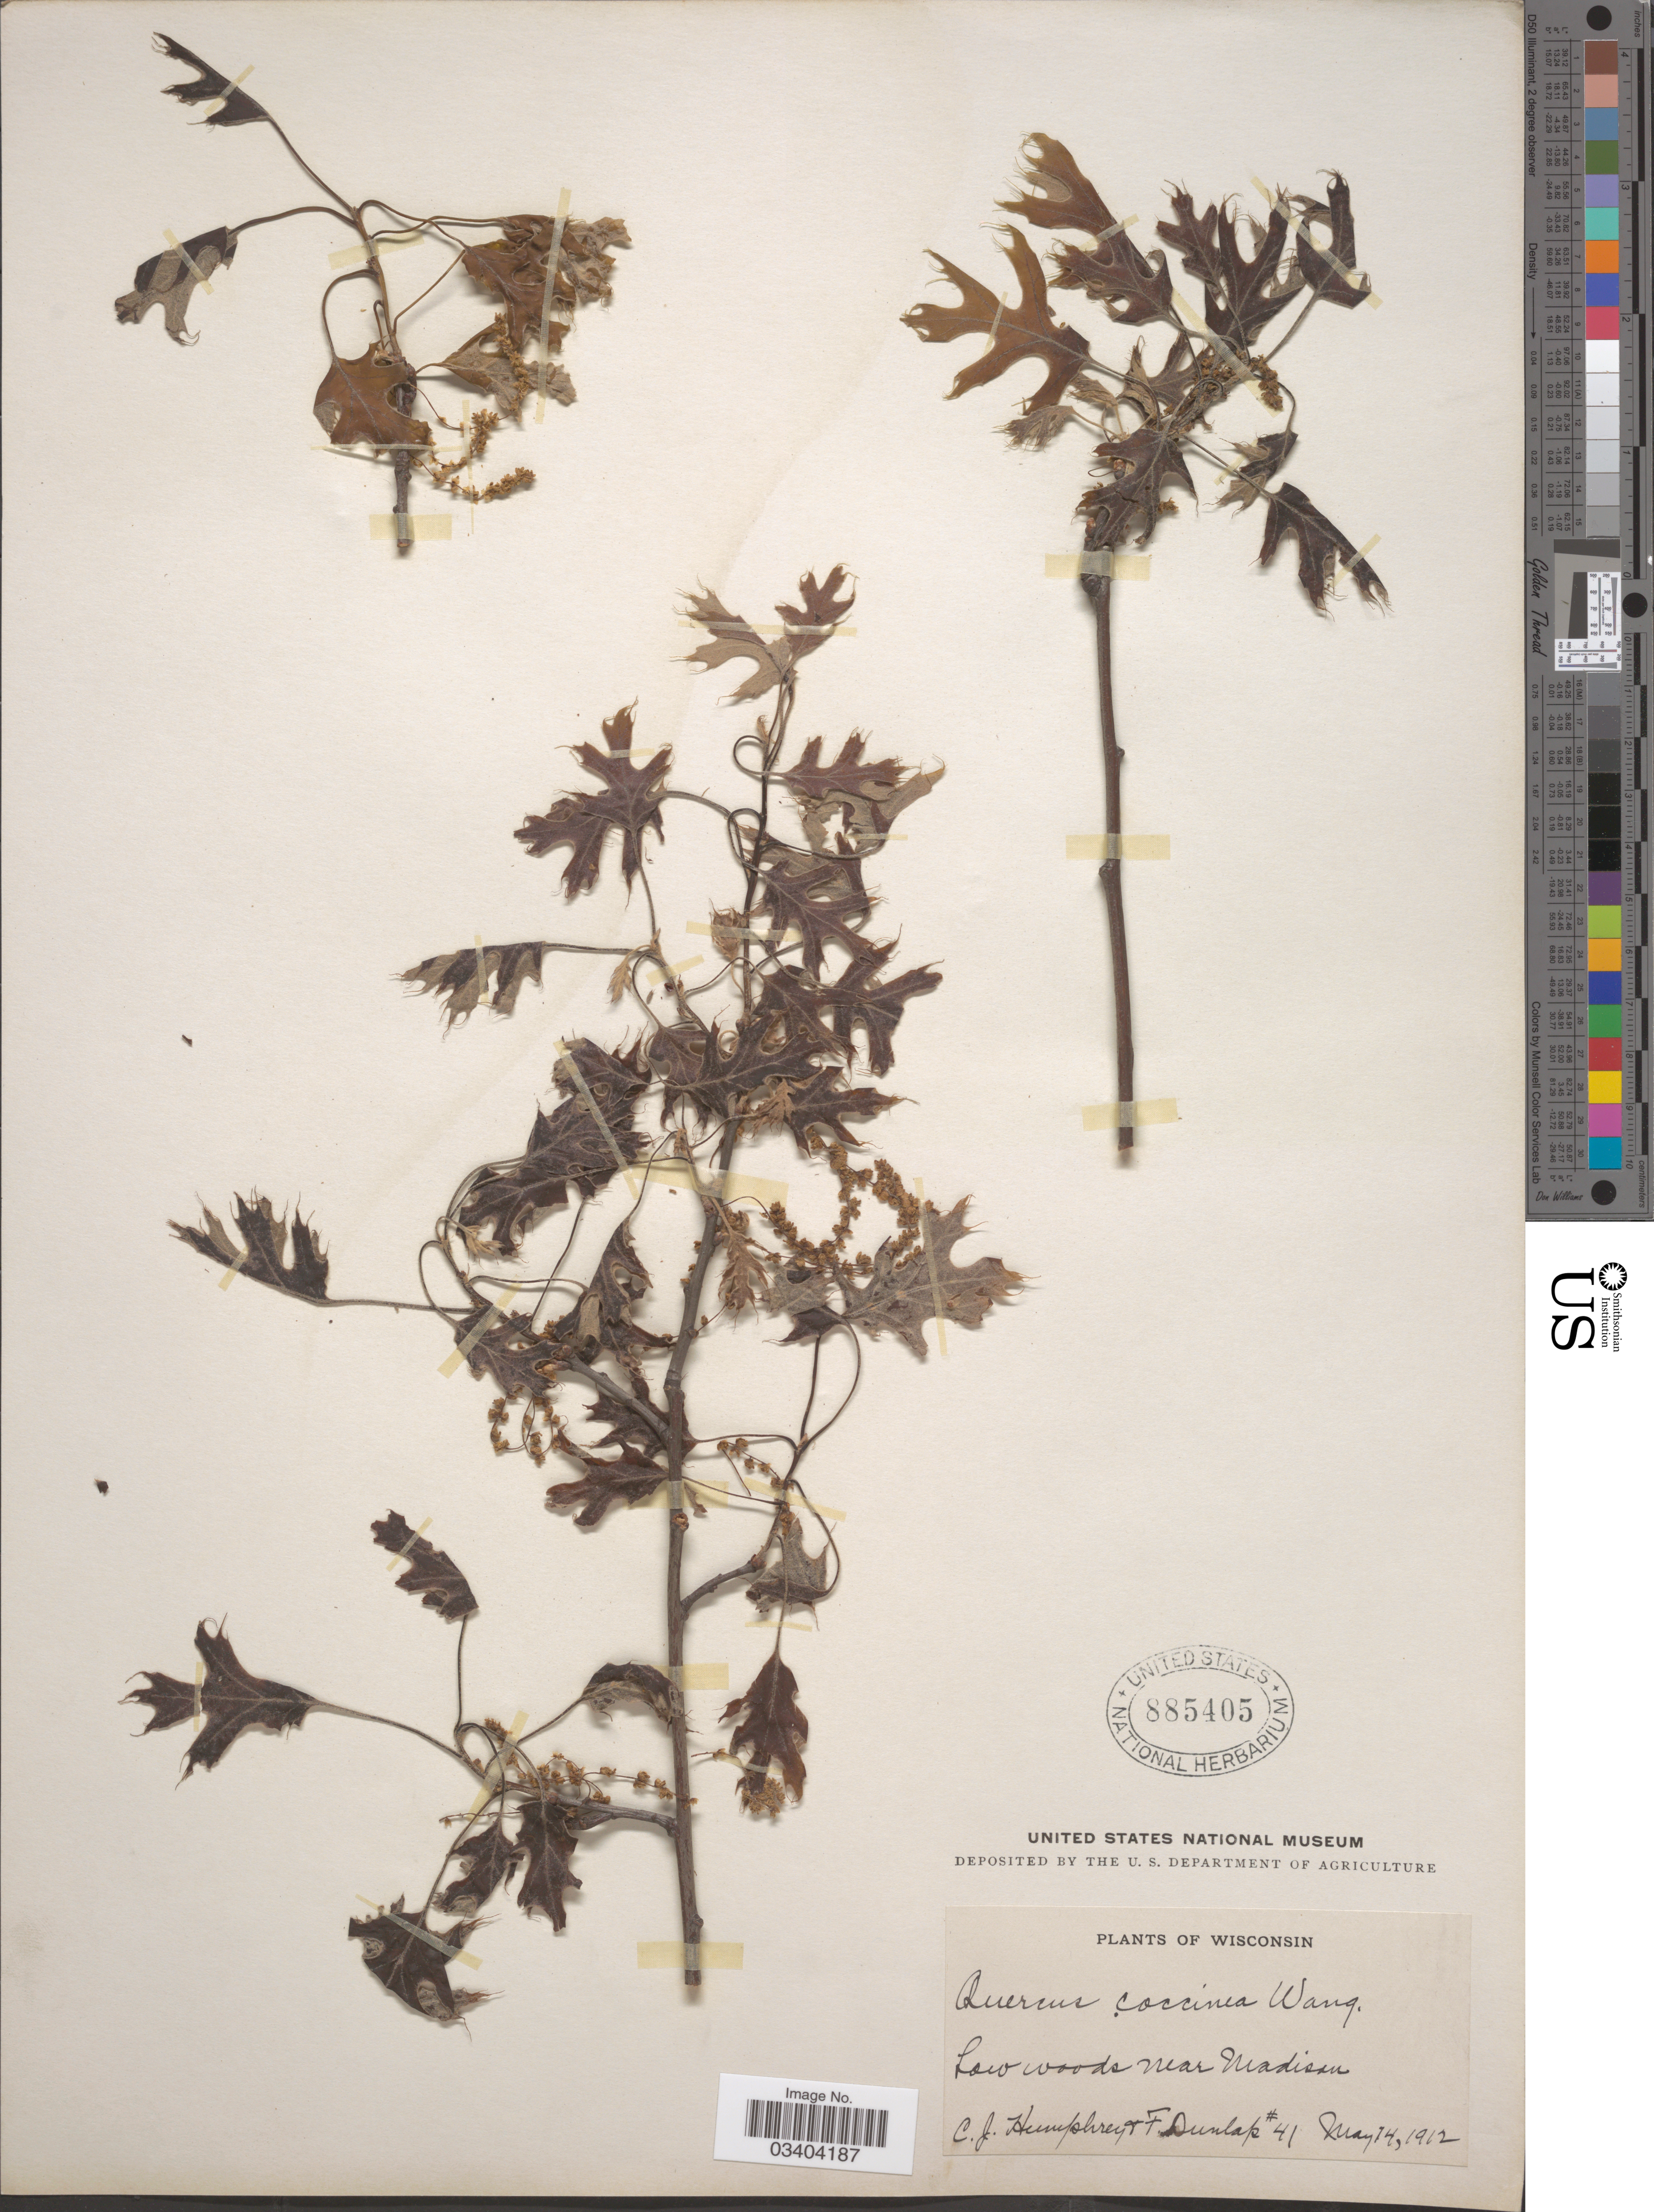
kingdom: Plantae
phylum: Tracheophyta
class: Magnoliopsida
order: Fagales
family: Fagaceae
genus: Quercus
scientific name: Quercus coccinea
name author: Münchh.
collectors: C. Humphrey & F. Dunlap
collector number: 41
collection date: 1912-05-14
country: United States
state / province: Wisconsin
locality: Low woods near Madison.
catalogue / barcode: US 885405